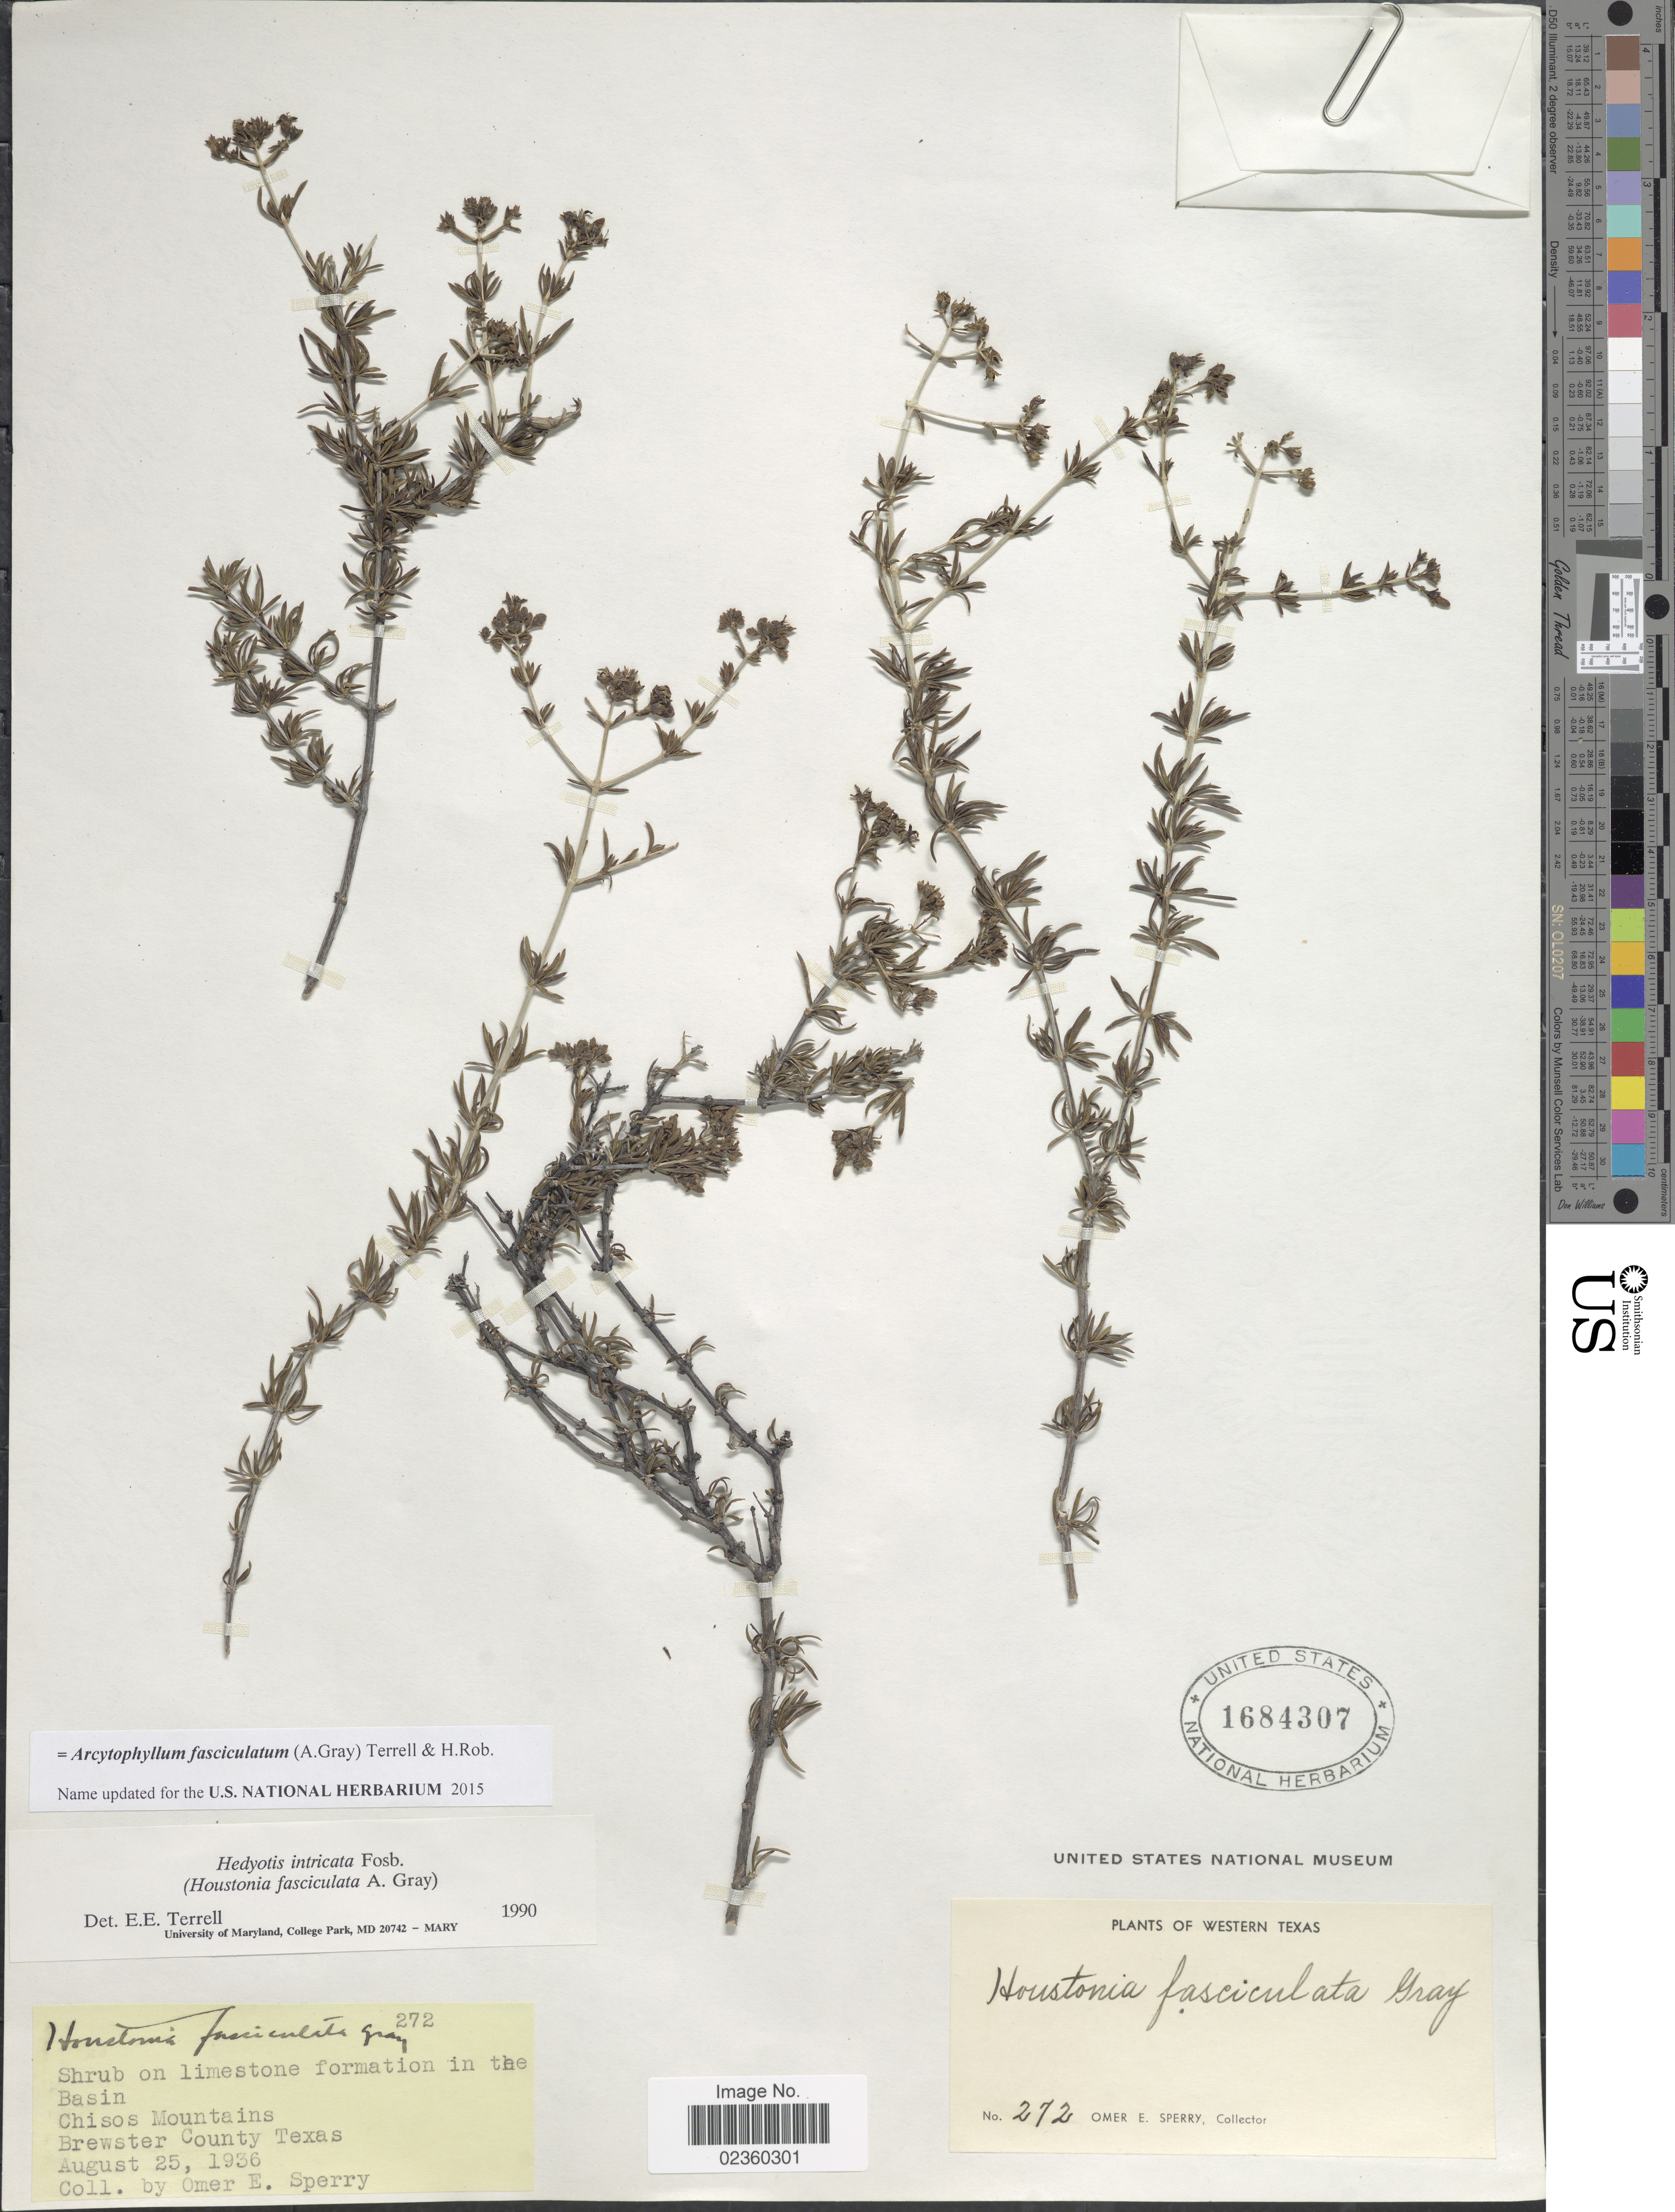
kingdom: Plantae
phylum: Tracheophyta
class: Magnoliopsida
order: Gentianales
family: Rubiaceae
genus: Arcytophyllum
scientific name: Arcytophyllum fasciculatum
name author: (A. Gray) Terrell & H. Rob.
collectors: O. E. Sperry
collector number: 272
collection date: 1936-08-25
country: United States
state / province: Texas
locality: Western Texas, Shrub on limestone formation in the Basin, Chisos Mountains, Brewster County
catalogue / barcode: US 1684307